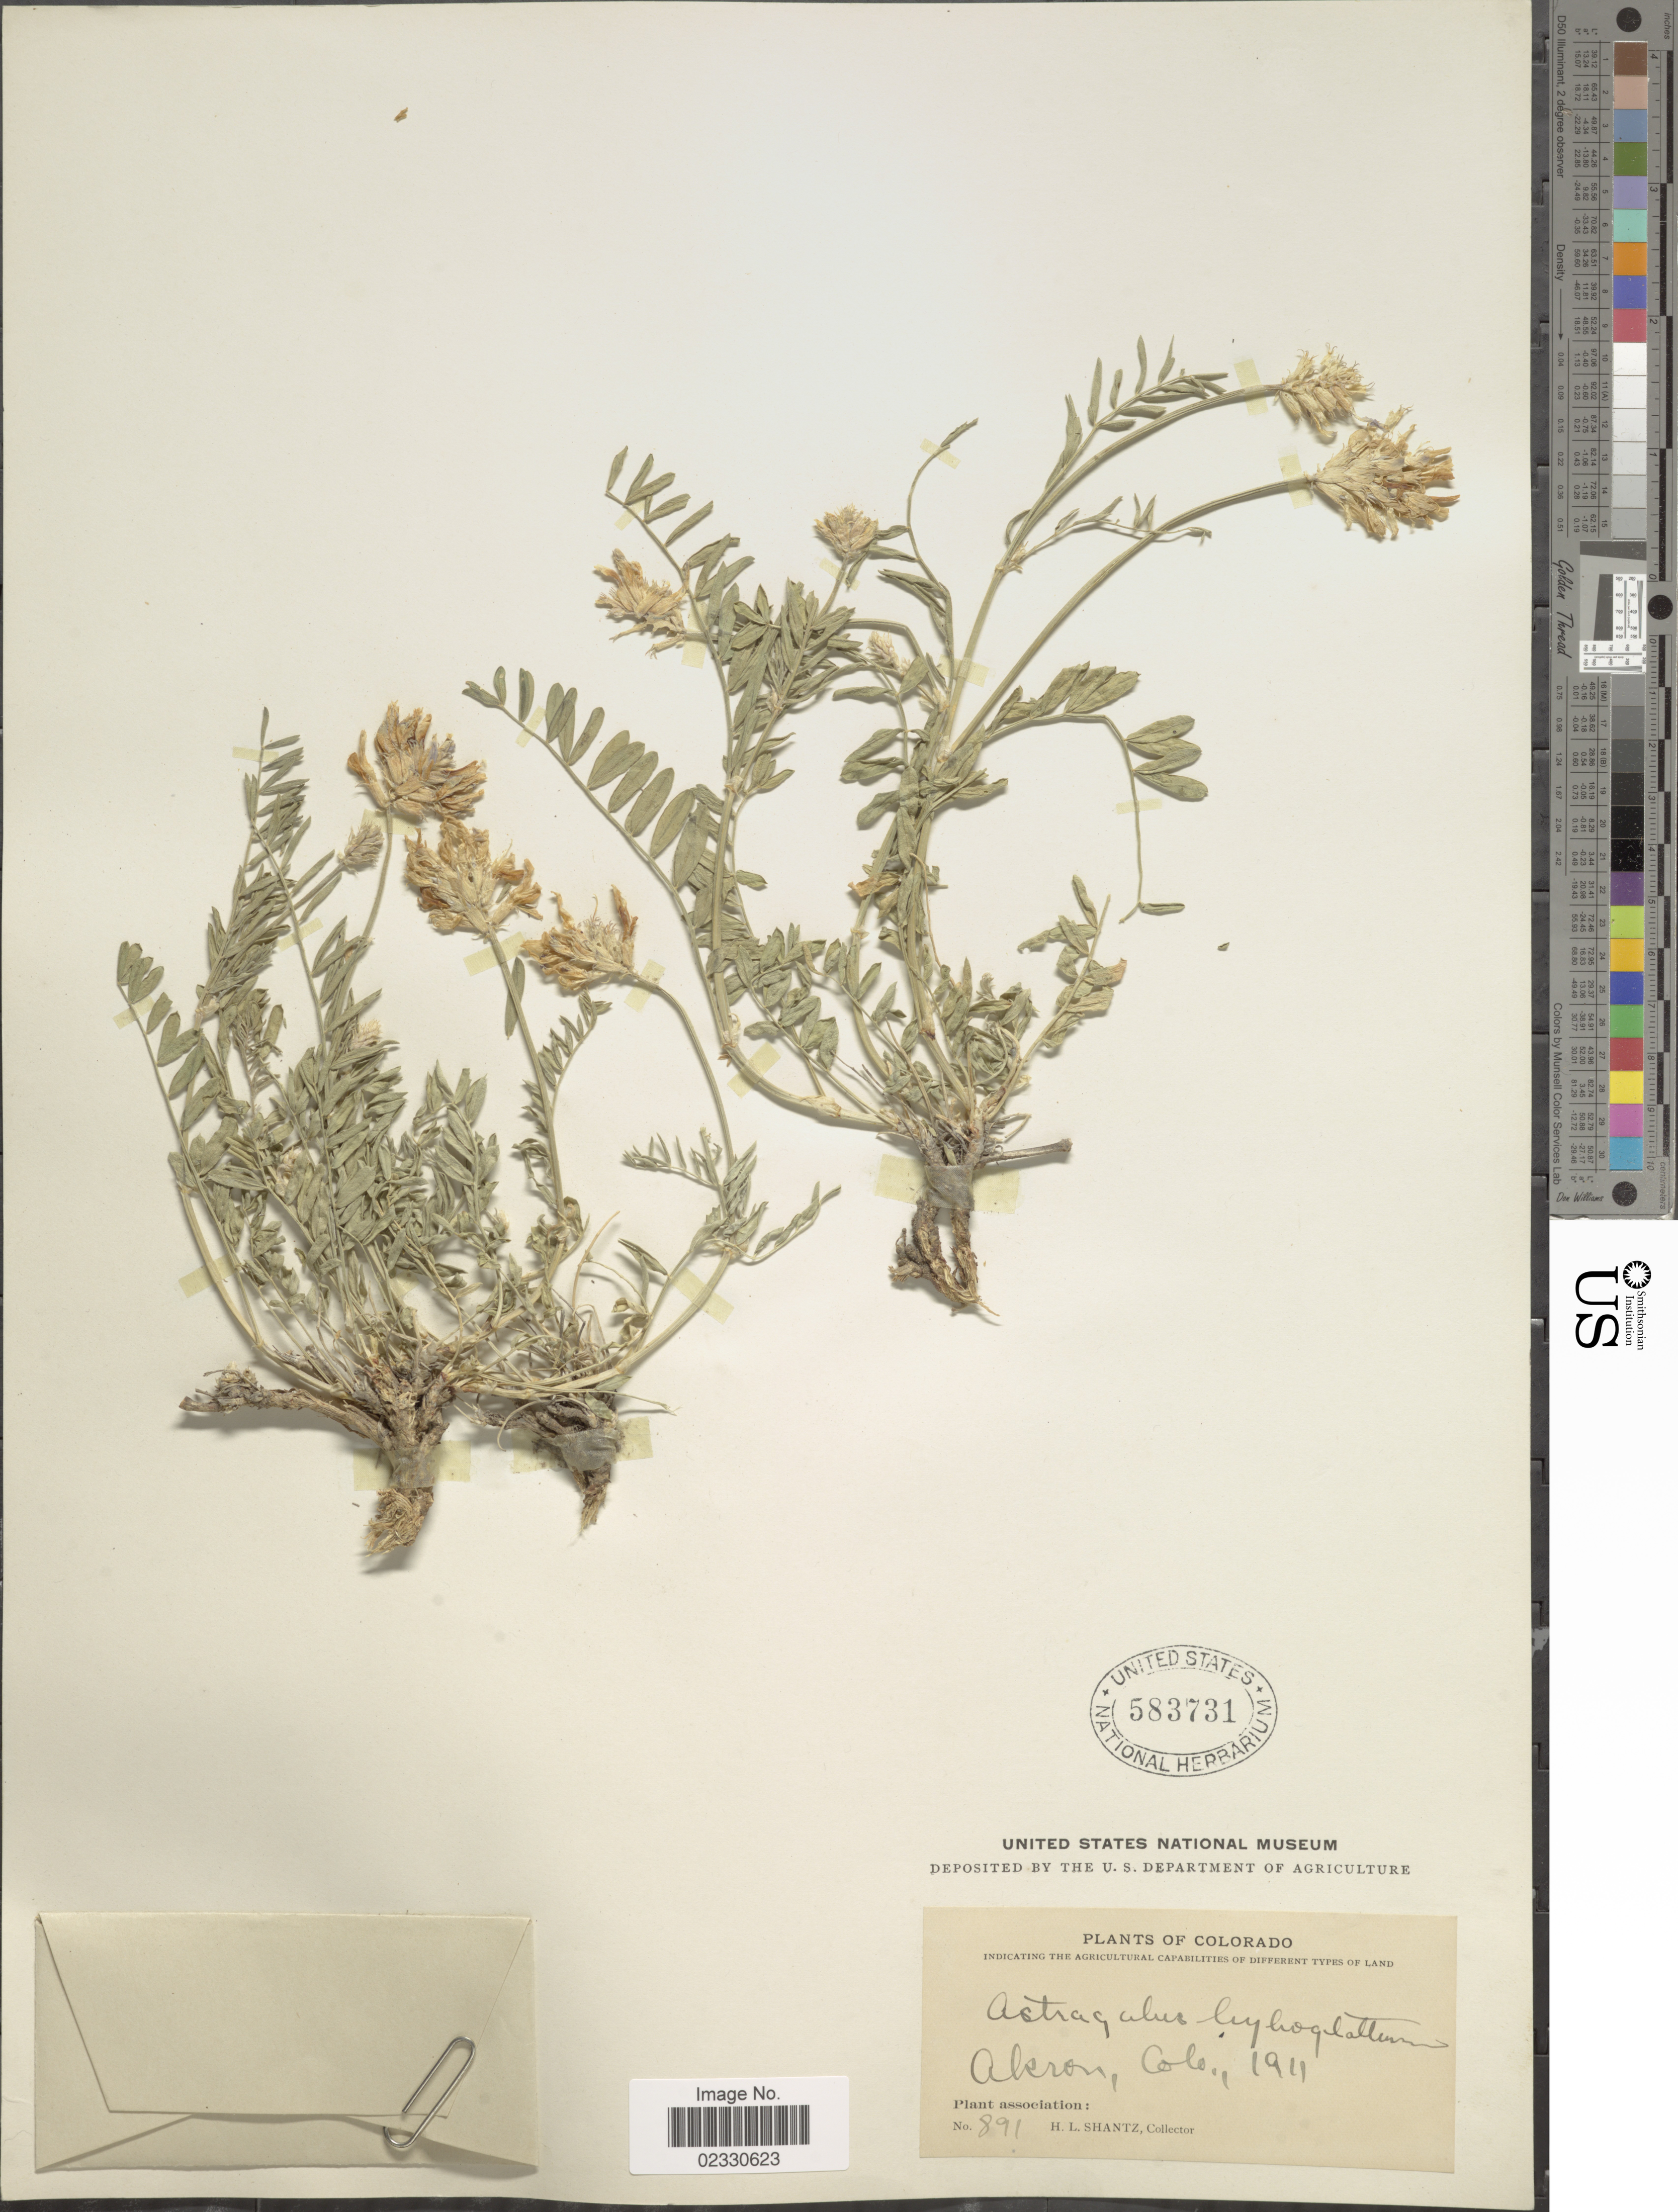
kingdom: Plantae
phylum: Tracheophyta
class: Magnoliopsida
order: Fabales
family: Fabaceae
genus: Astragalus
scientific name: Astragalus dasyglottis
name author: DC.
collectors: H. Shantz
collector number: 891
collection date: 1911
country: United States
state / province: Colorado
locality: Akron, Colo.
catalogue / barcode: US 583731